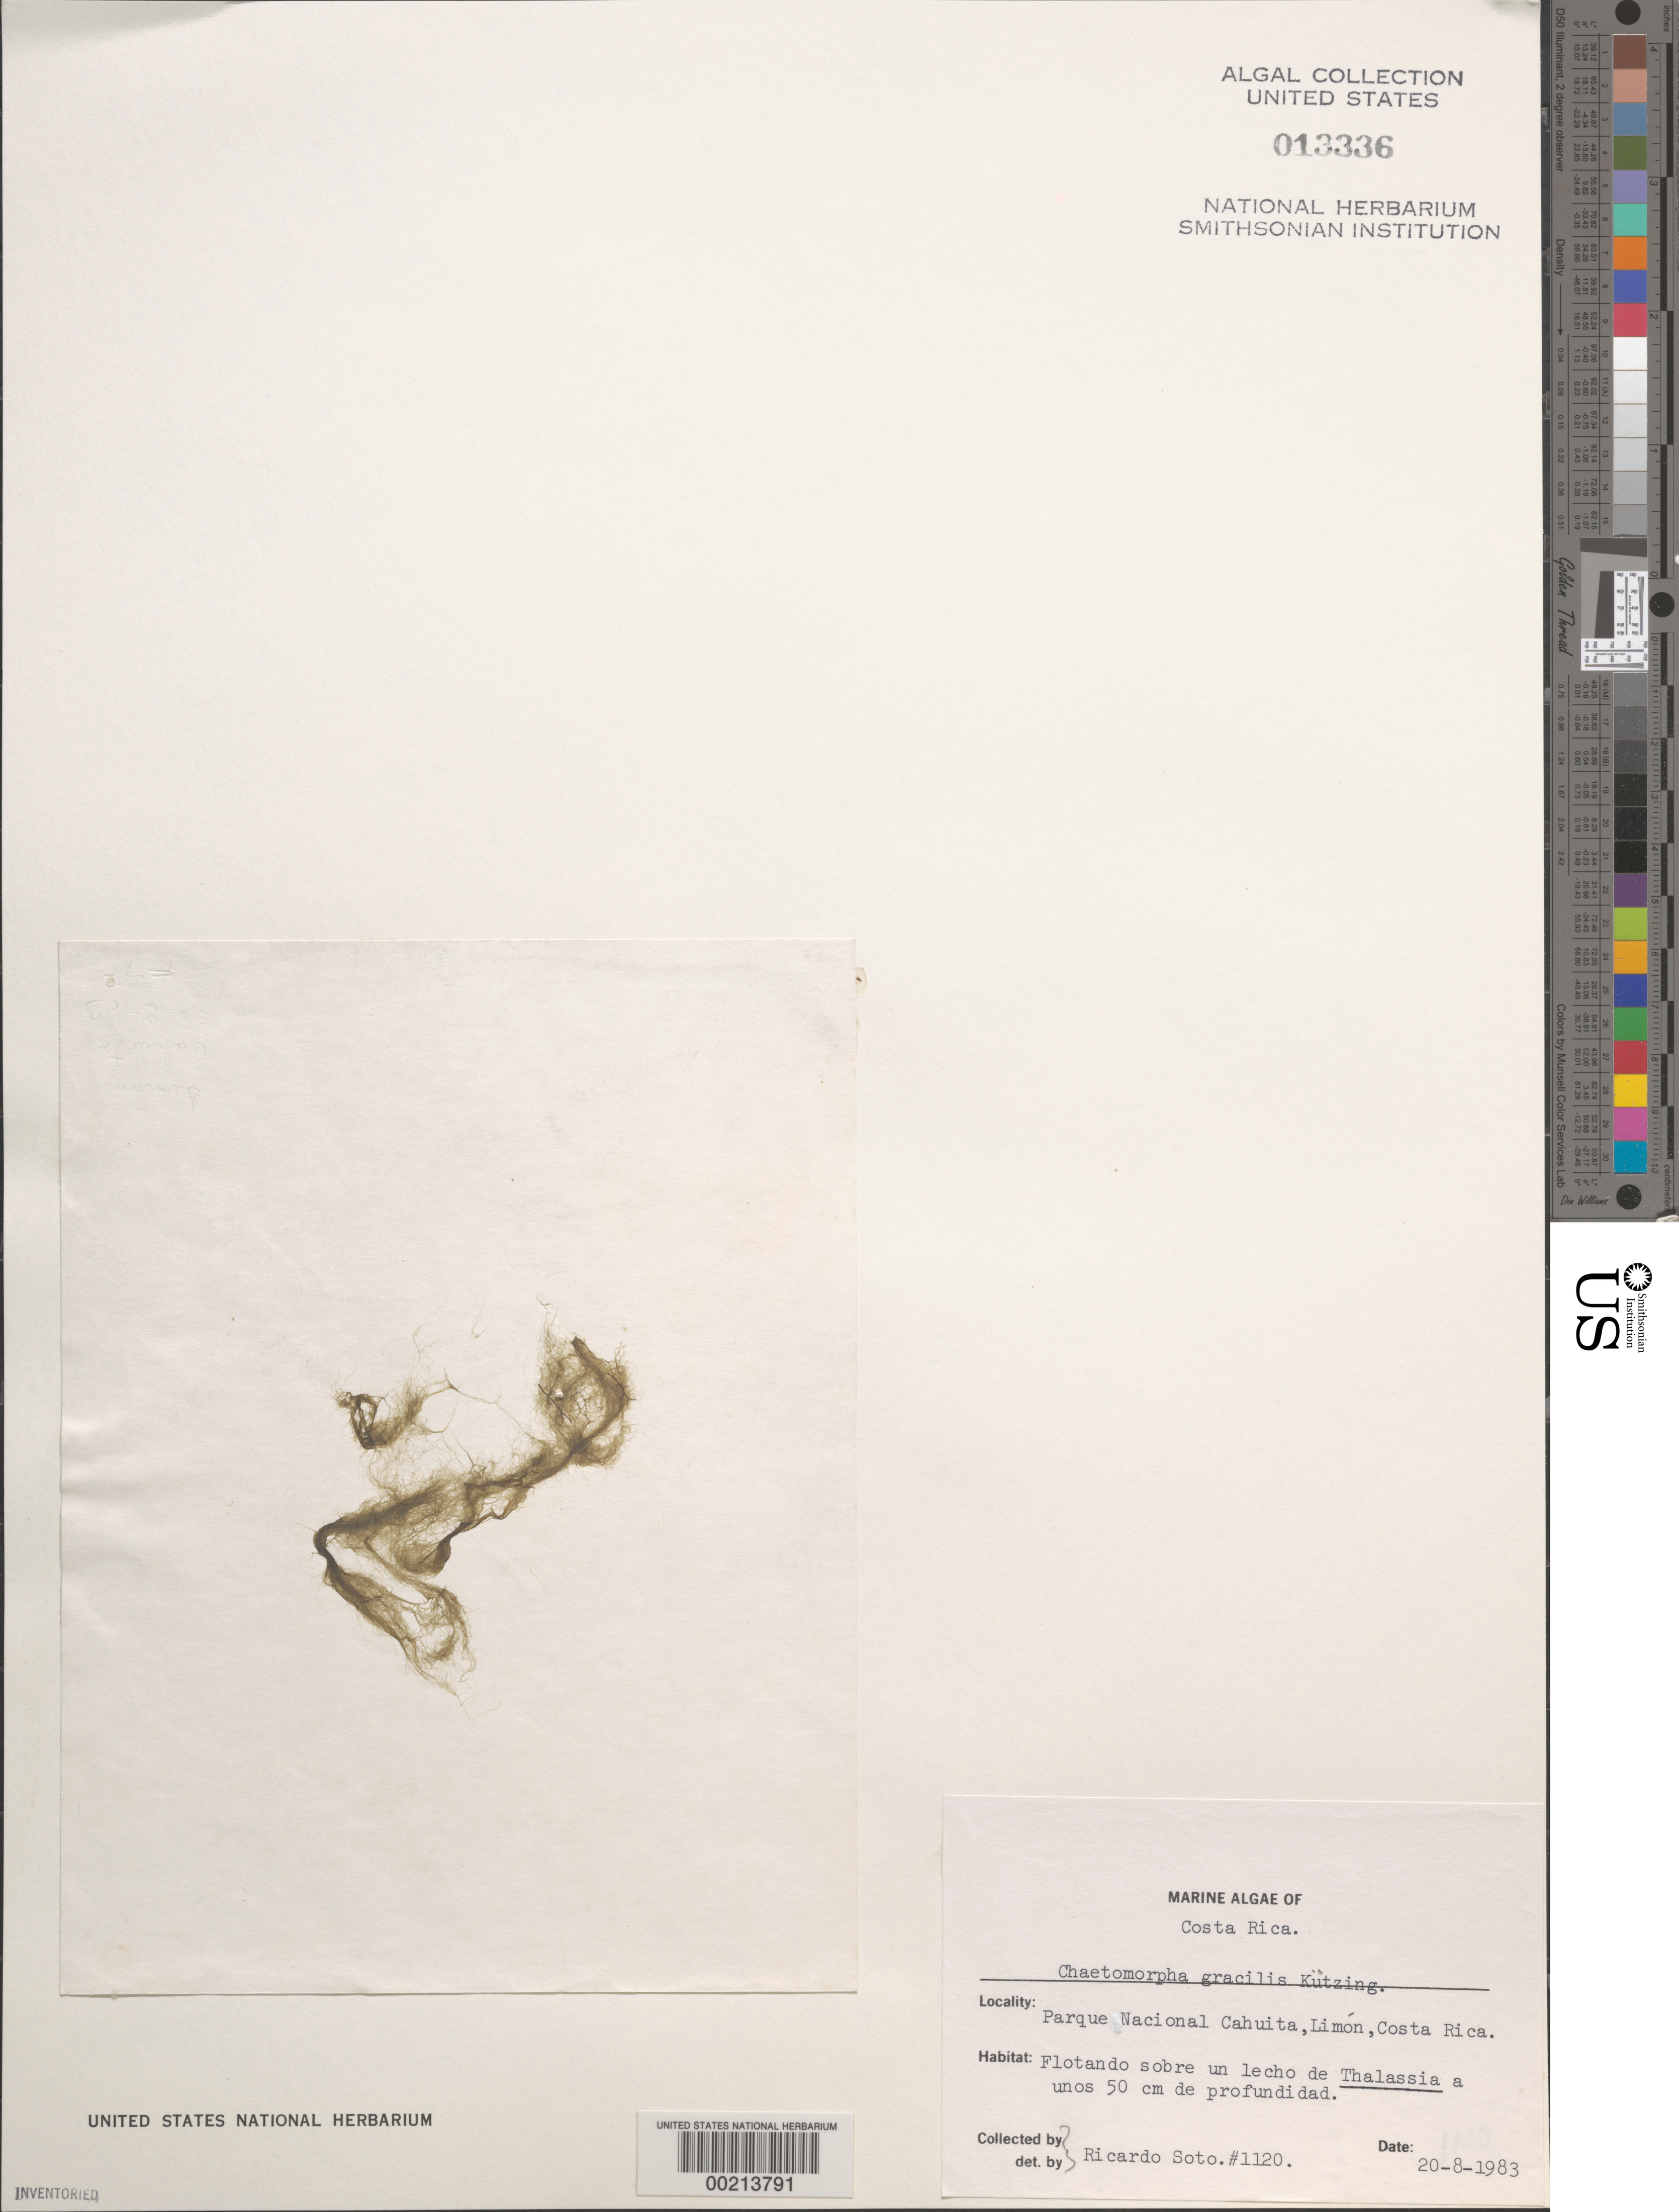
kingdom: Plantae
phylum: Chlorophyta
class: Ulvophyceae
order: Cladophorales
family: Cladophoraceae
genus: Chaetomorpha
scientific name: Chaetomorpha gracilis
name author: Kütz.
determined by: Soto, R.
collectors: R. Soto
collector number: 1120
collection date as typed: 20 Aug 1983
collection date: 1983-08-20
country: Costa Rica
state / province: Limón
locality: Parque Nacional Cahuita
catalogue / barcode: US 13336